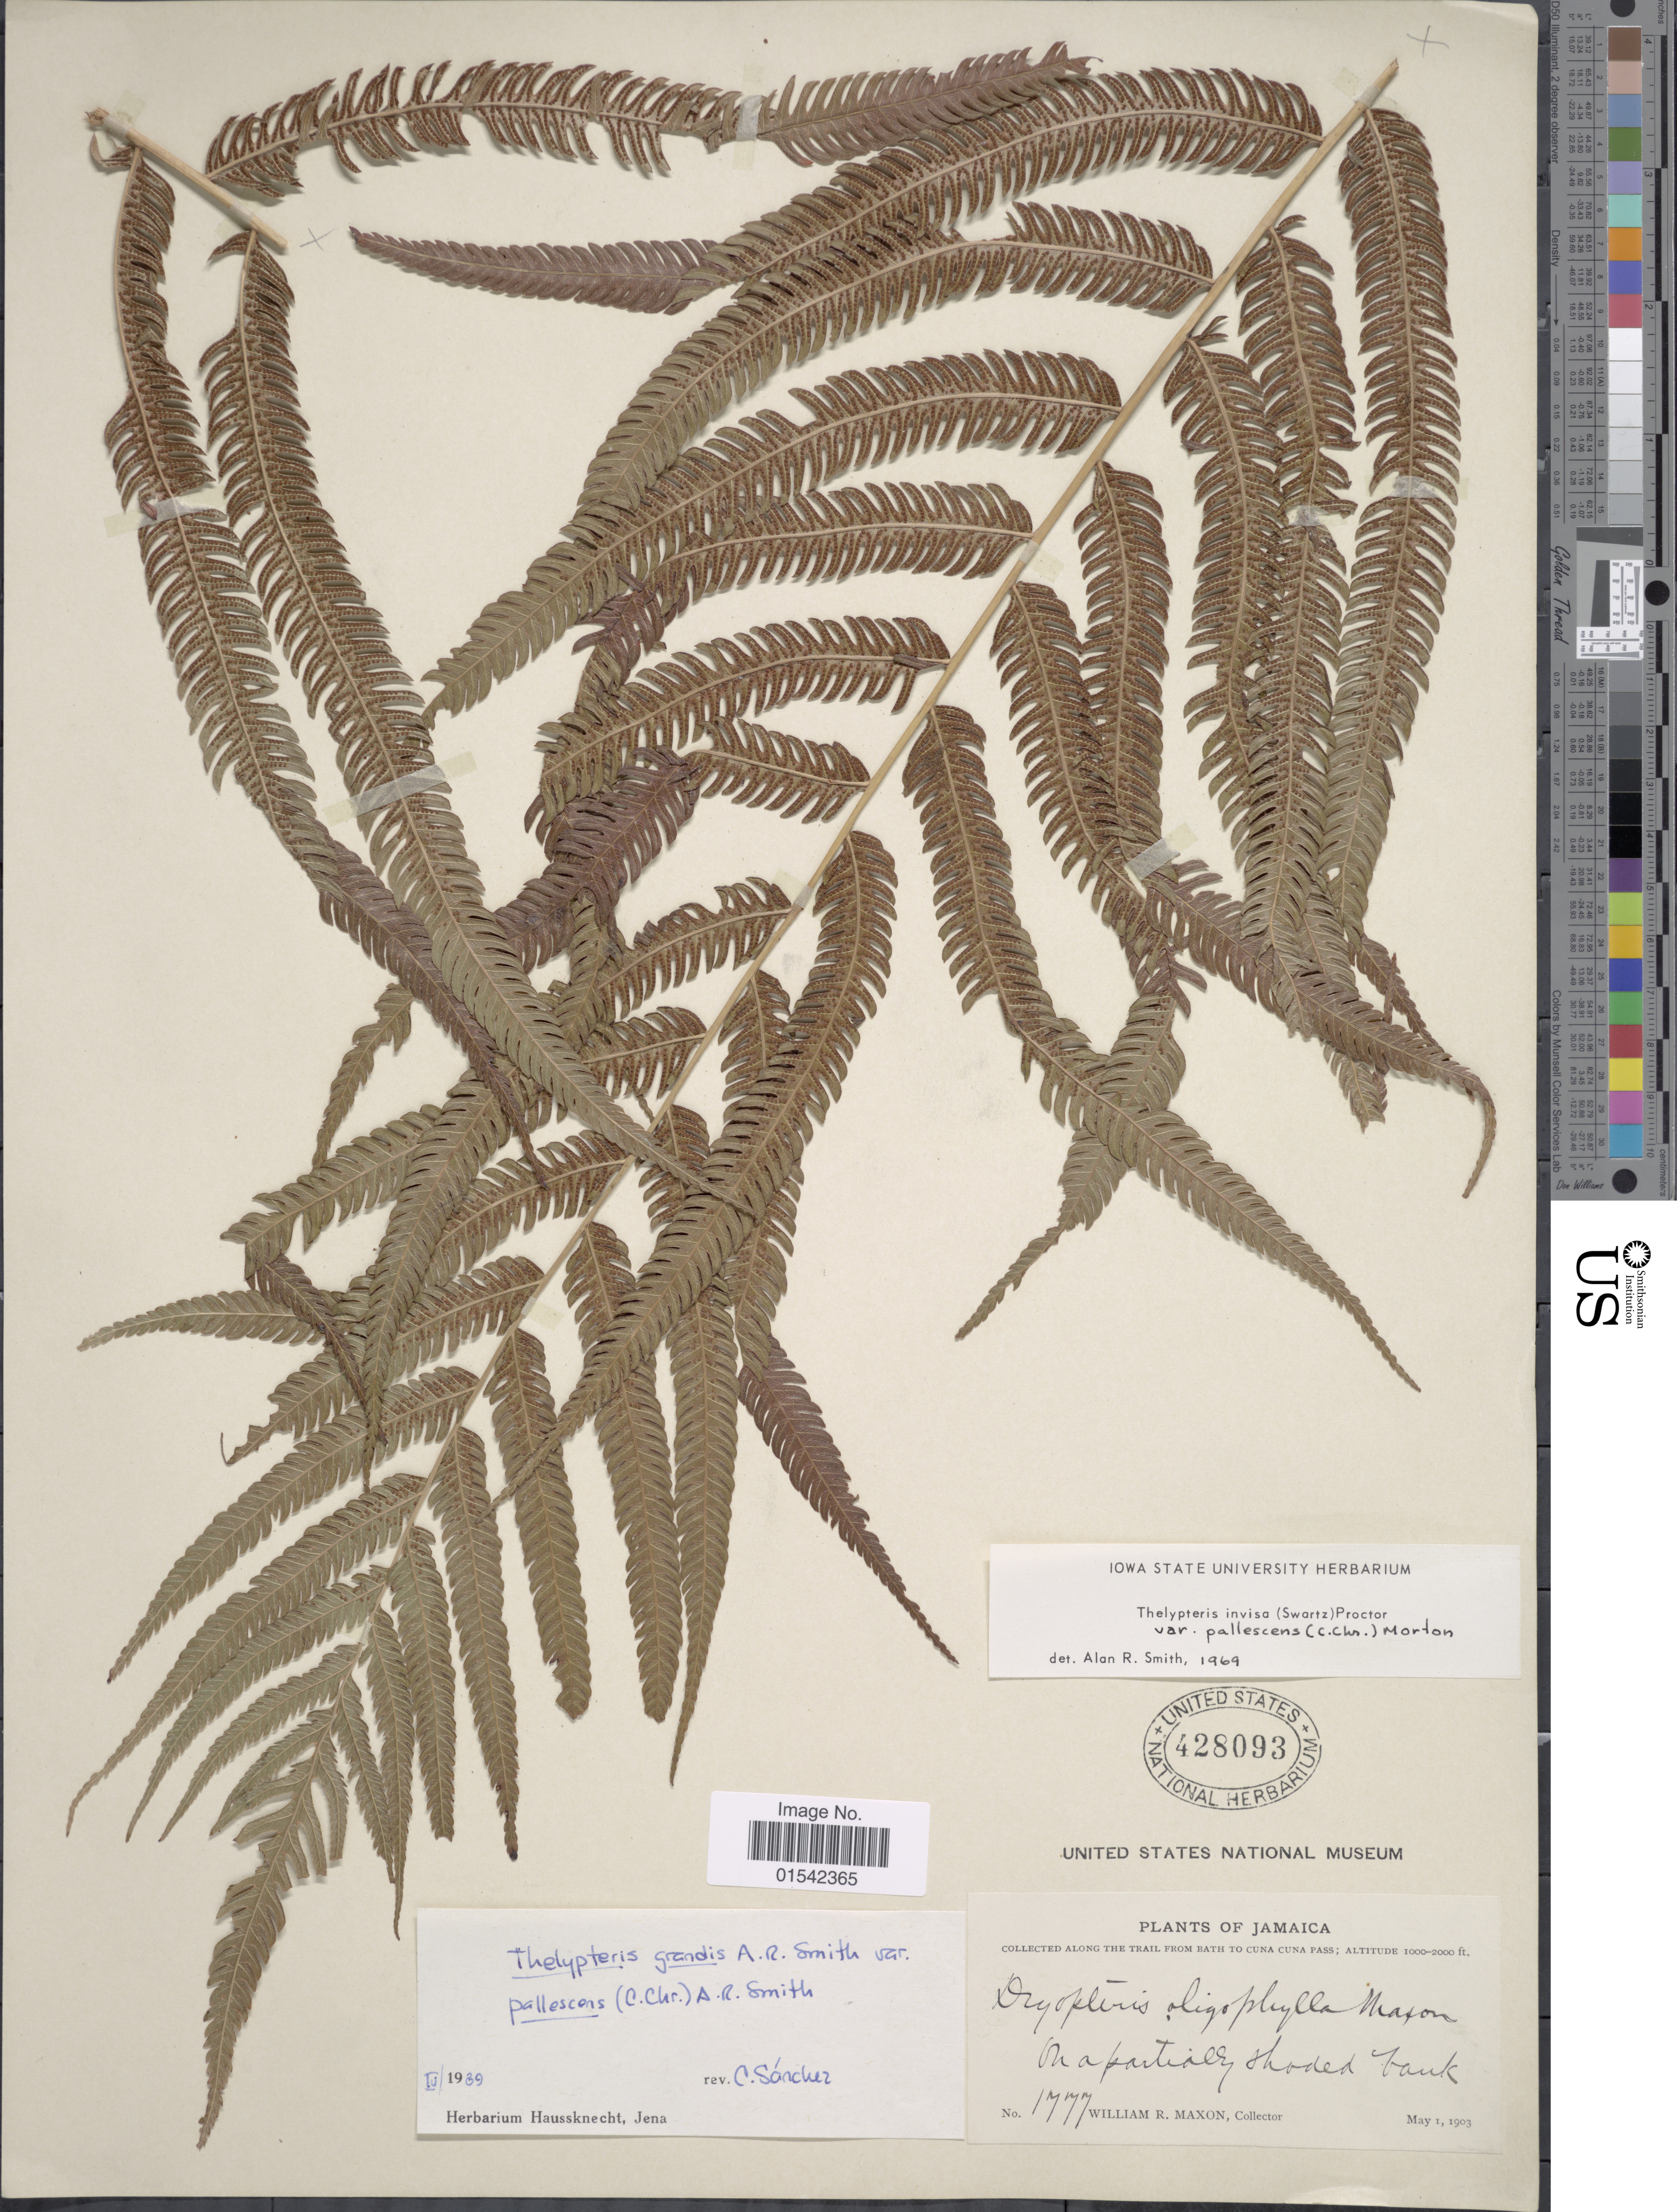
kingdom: Plantae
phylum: Tracheophyta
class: Polypodiopsida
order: Polypodiales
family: Thelypteridaceae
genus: Cyclosorus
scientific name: Cyclosorus grandis (A.R. Sm.) comb. nov., ined 2015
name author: (A.R. Sm.)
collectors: W. R. Maxon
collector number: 1777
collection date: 1903-05-01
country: Jamaica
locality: Along the trail from Bath to Cuna Cuna Pass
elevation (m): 305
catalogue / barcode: US 428093